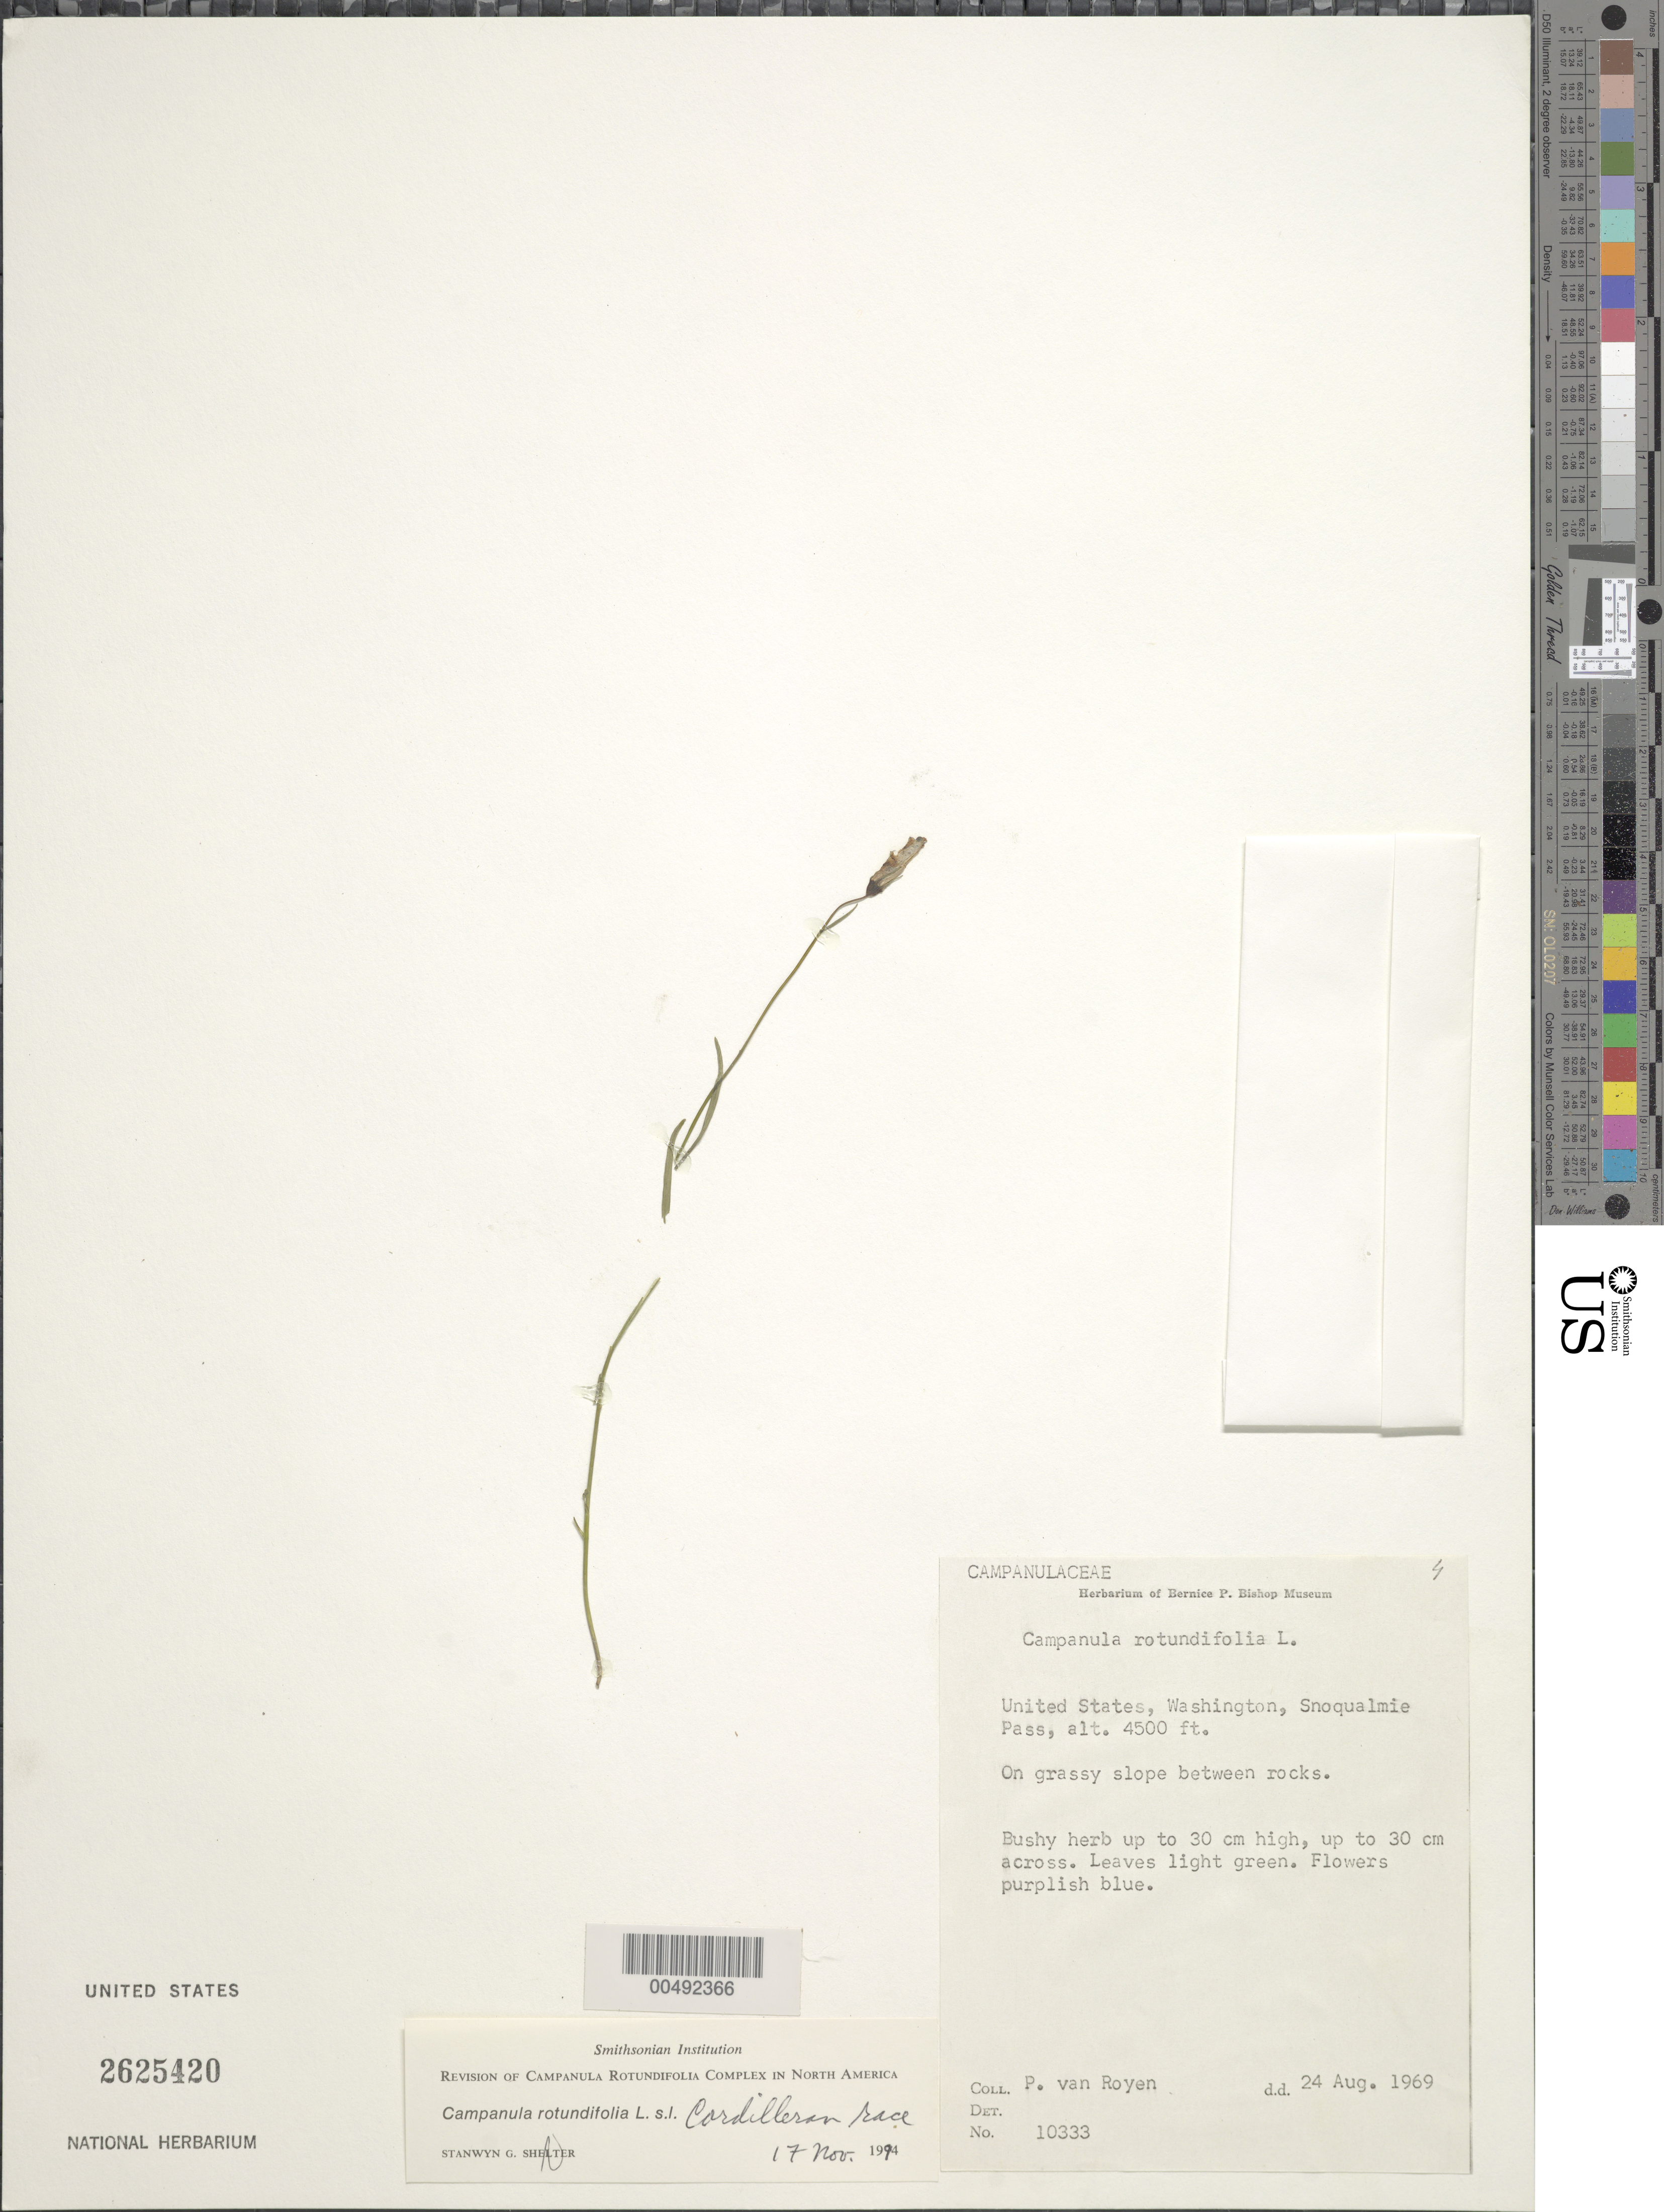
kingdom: Plantae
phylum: Tracheophyta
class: Magnoliopsida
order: Asterales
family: Campanulaceae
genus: Campanula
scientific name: Campanula rotundifolia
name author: L.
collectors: P. van Royen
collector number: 10333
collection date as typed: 24 Aug 1969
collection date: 1969-08-24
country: United States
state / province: Washington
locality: Snoqualmie Pass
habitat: on grassy slope between rocks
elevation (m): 1372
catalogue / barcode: US 2625420